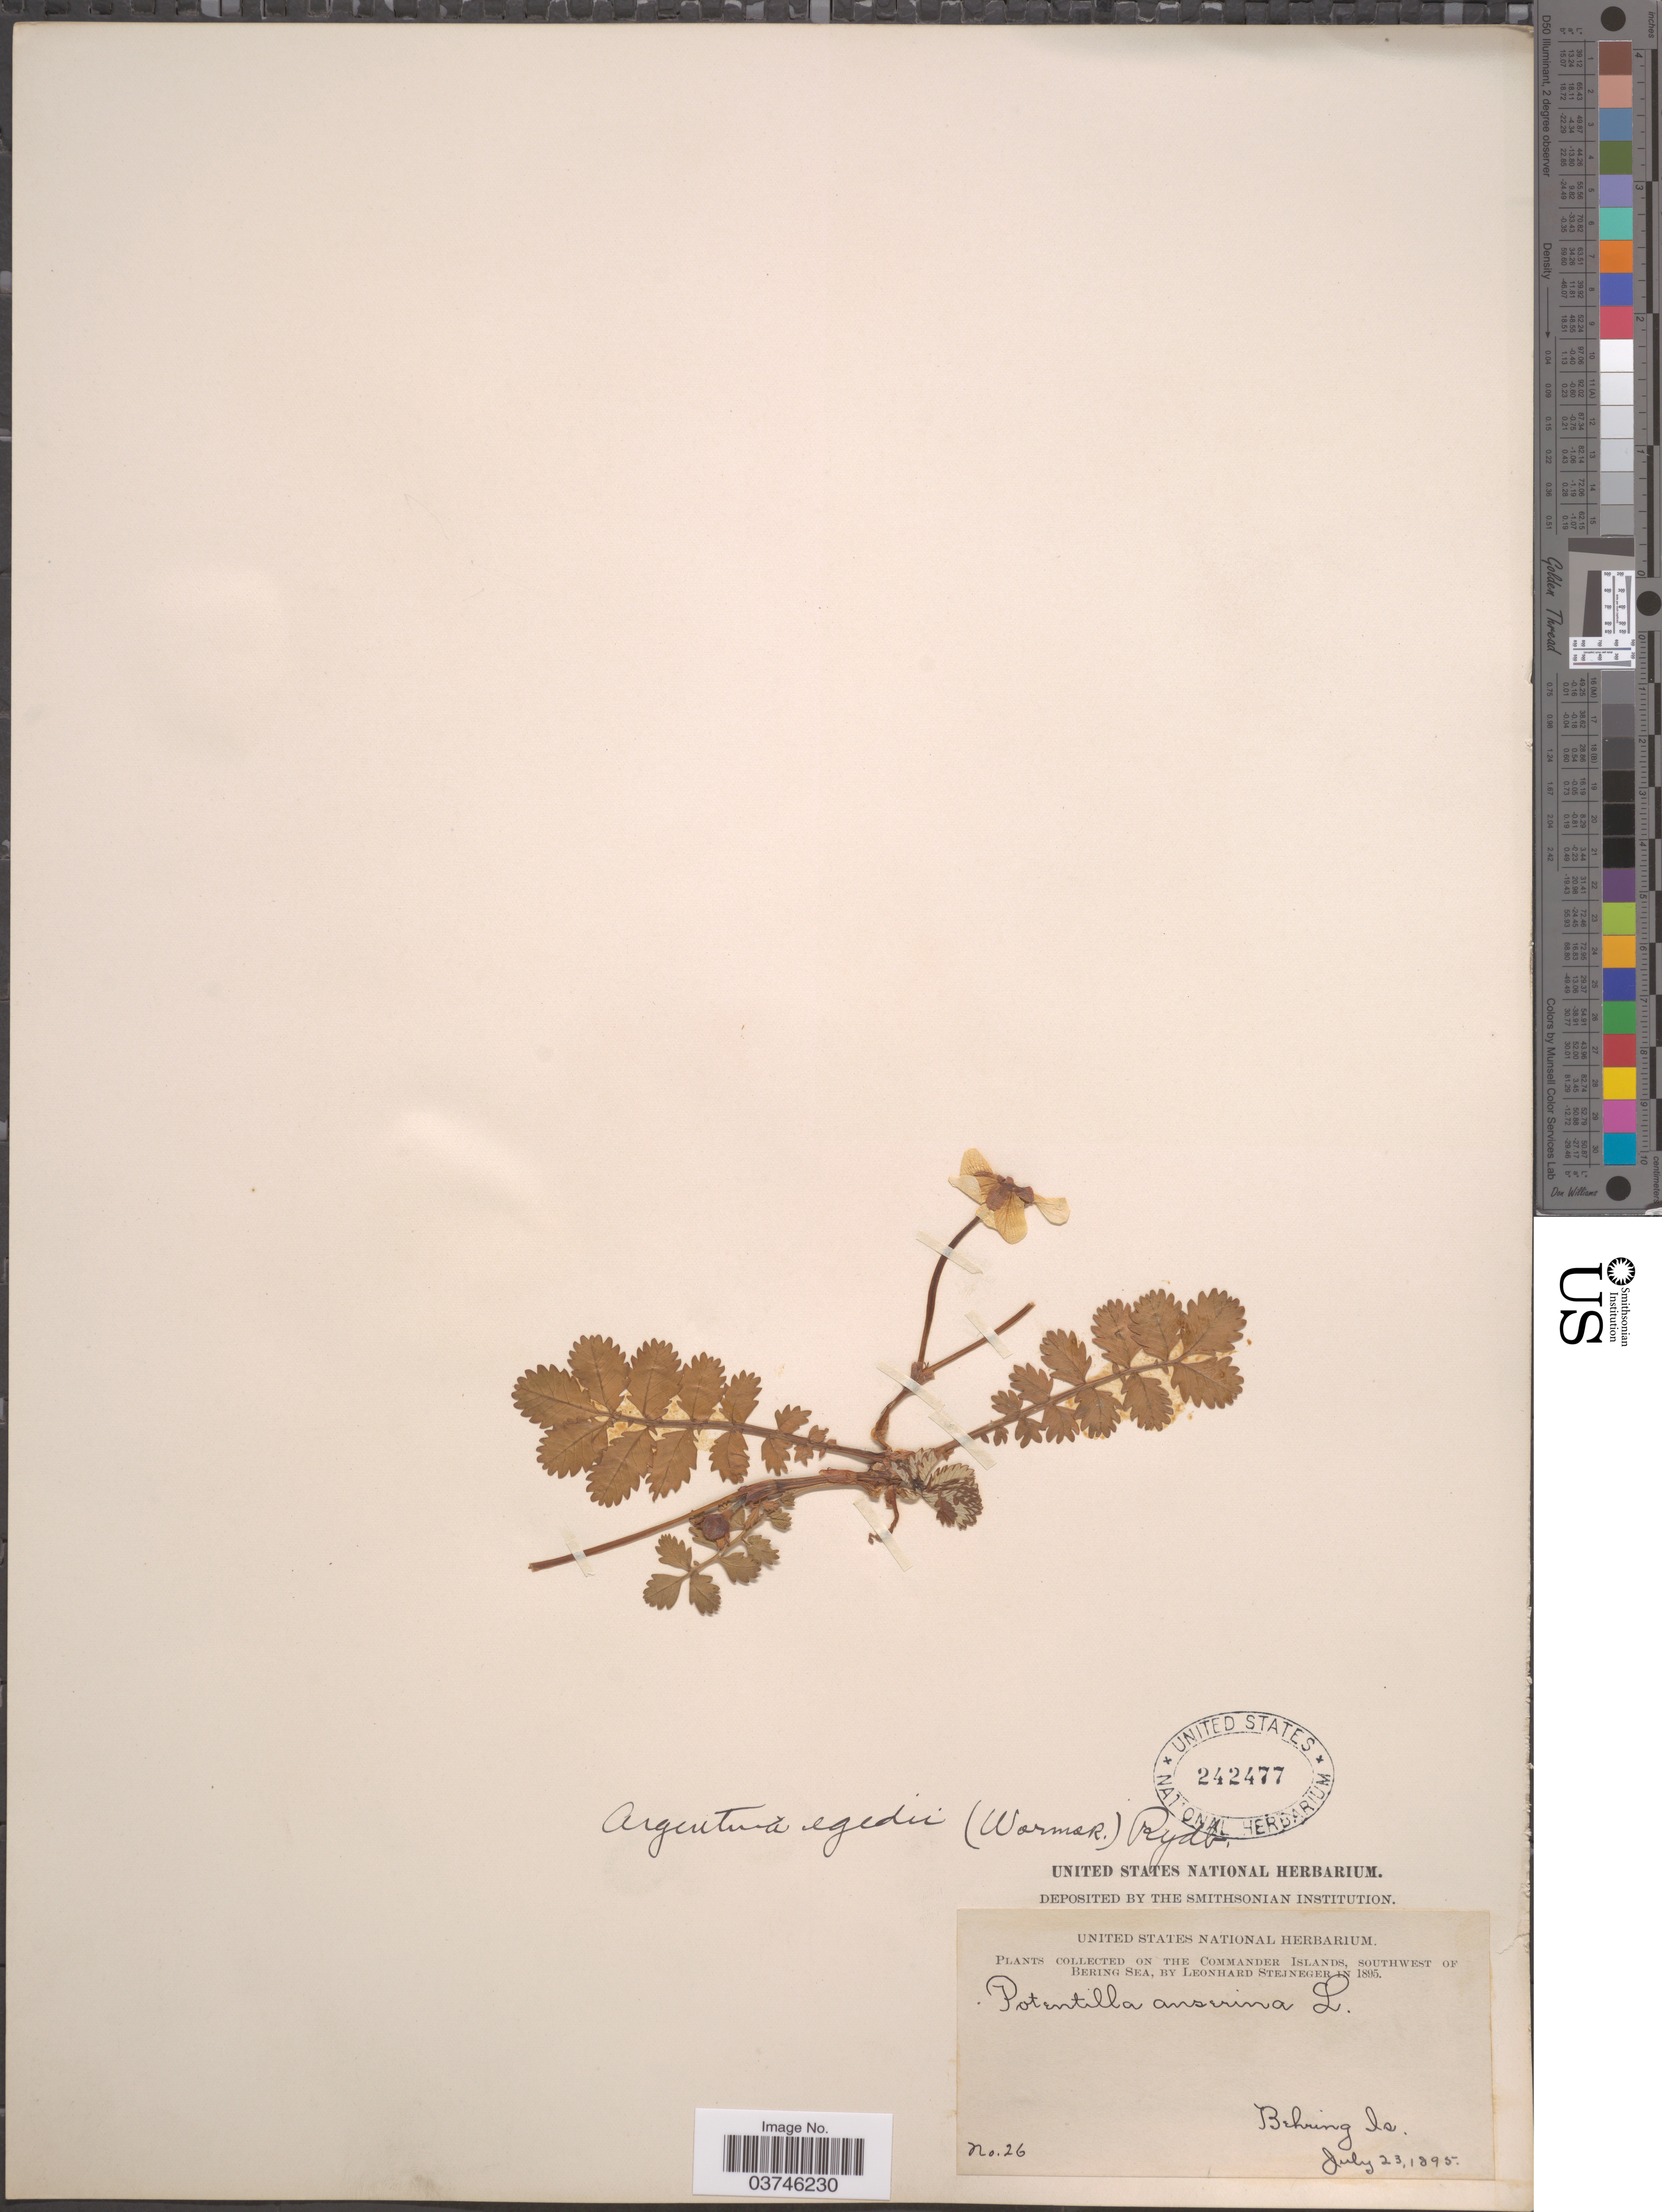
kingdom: Plantae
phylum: Tracheophyta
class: Magnoliopsida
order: Rosales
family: Rosaceae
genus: Argentina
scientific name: Argentina egedii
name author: (Wormsk. ex Oeder) Rydb.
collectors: L. Stejneger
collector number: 26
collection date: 1895-07-23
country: Russian Federation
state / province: Kamchatka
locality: The Commander Islands, southwest of Bering Sea. Behring Is.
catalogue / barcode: US 242477